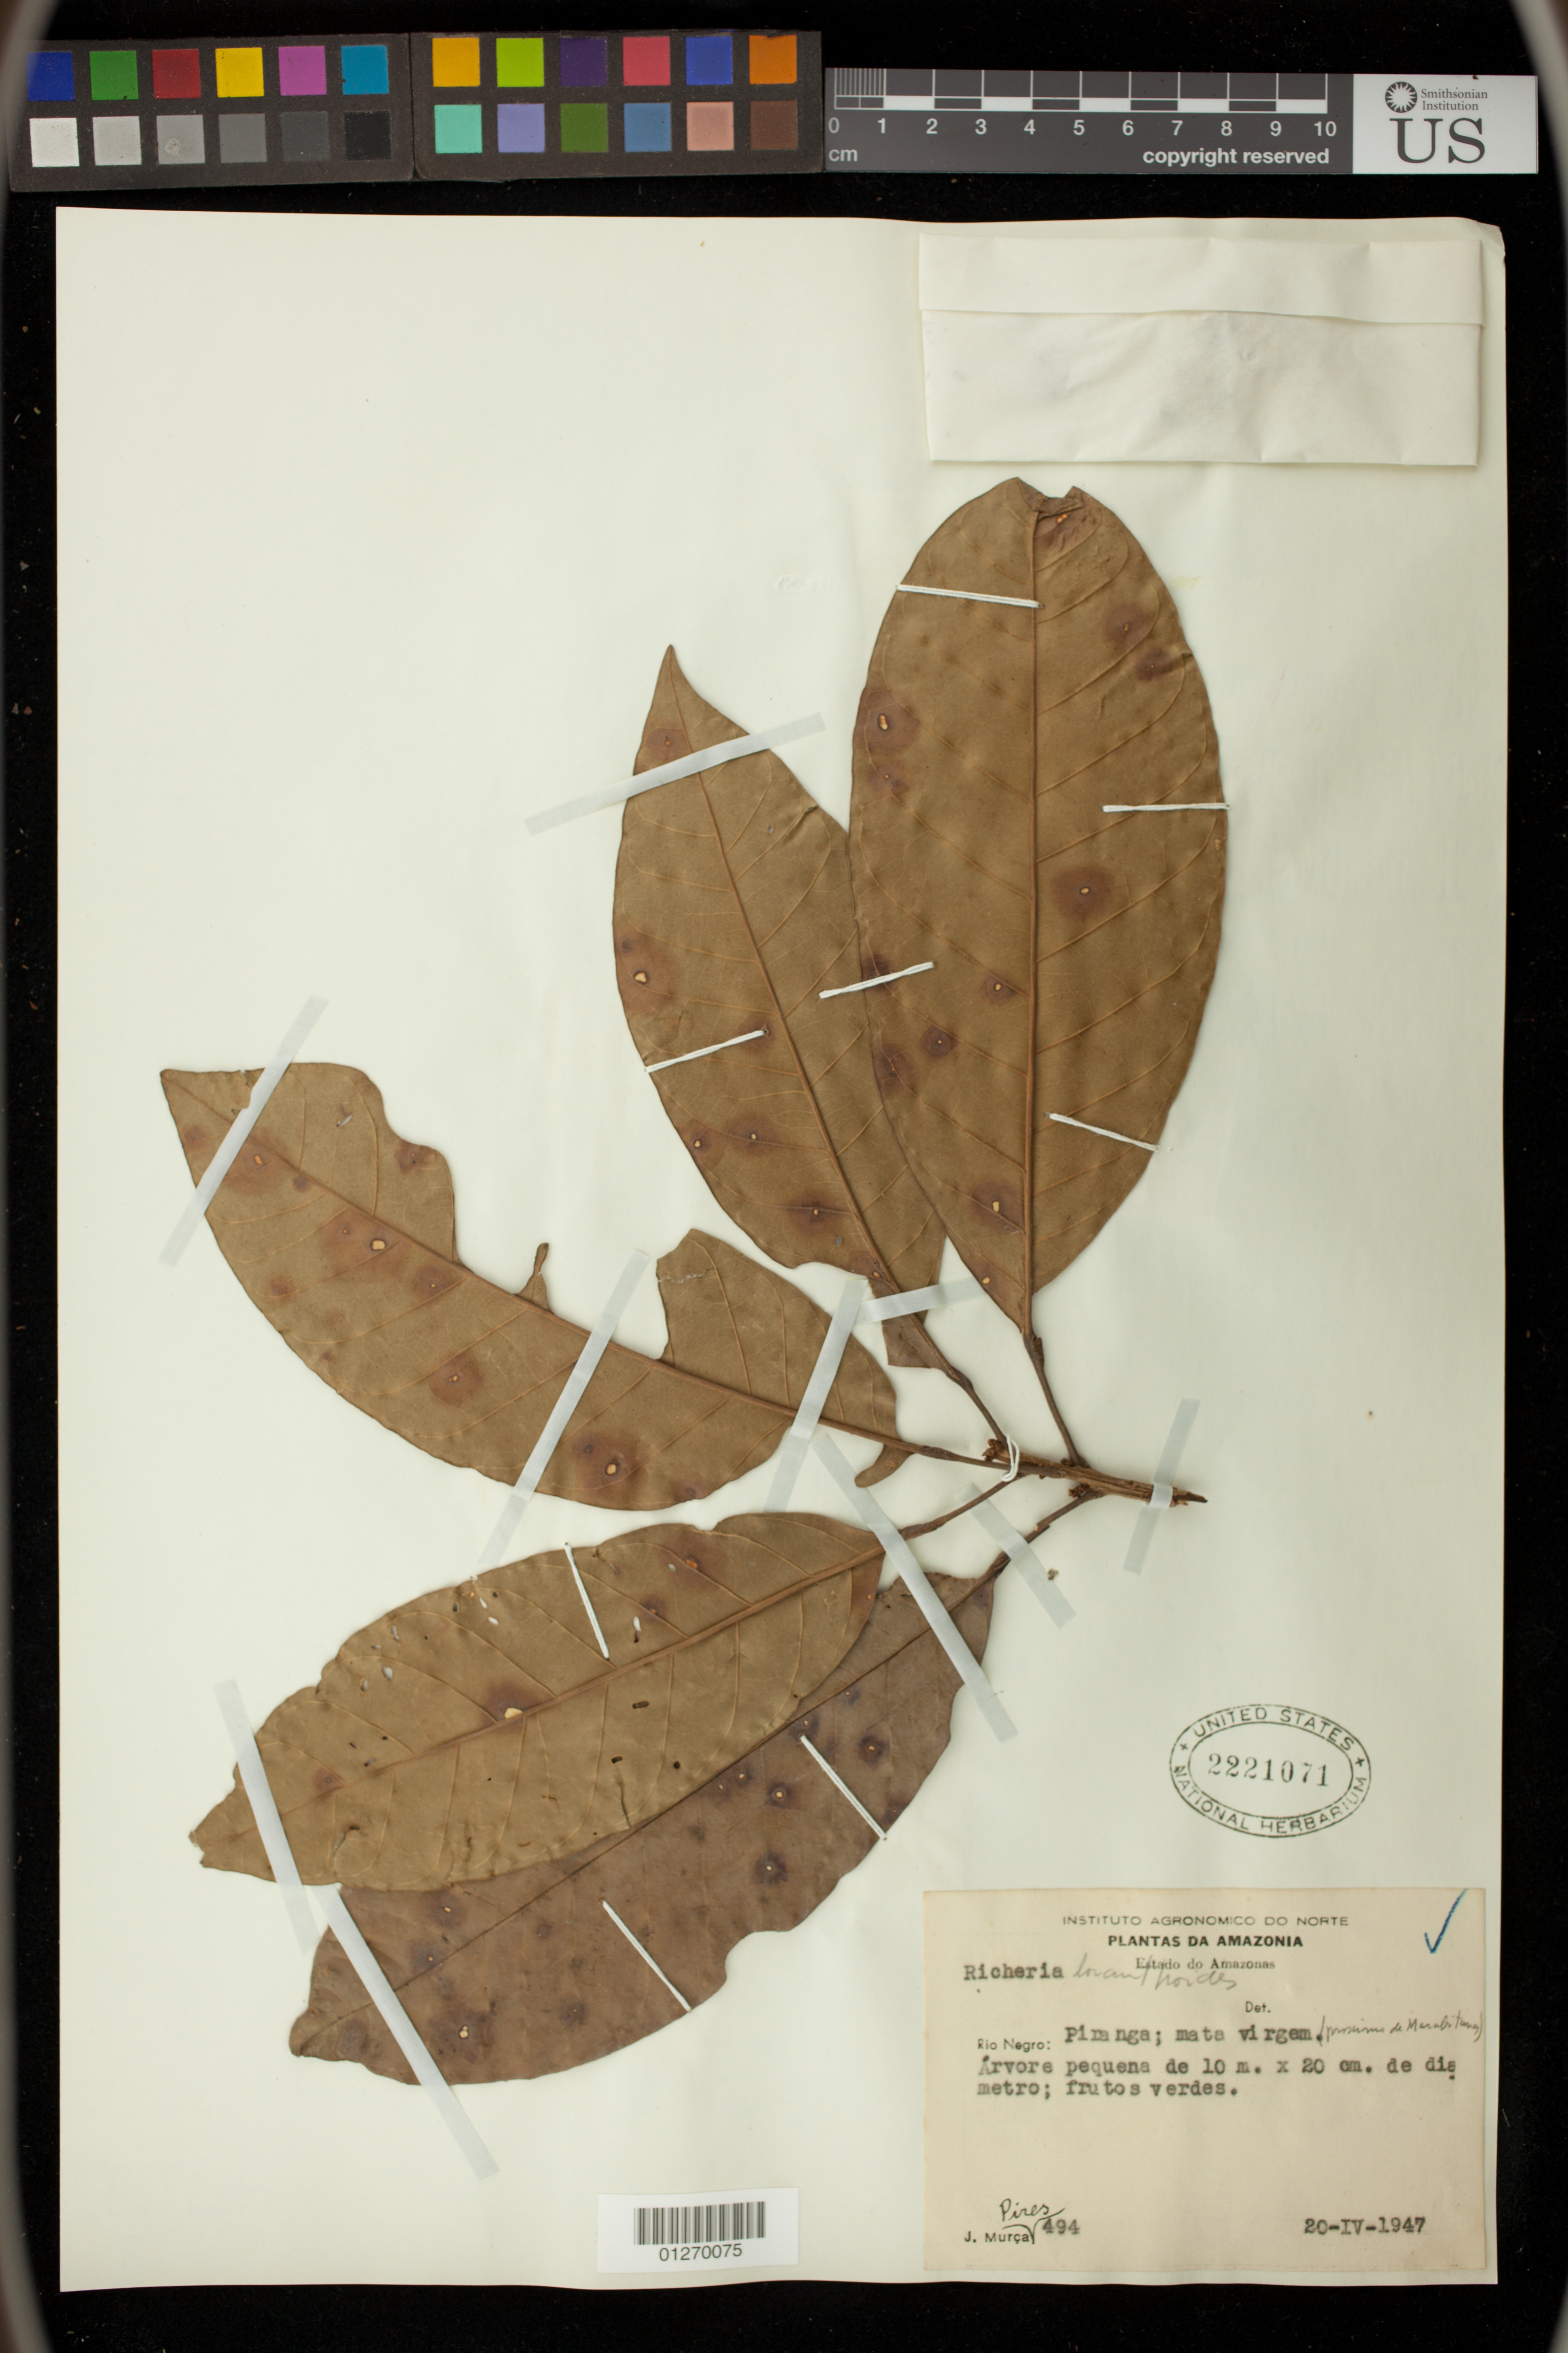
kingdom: Plantae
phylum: Tracheophyta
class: Magnoliopsida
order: Malpighiales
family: Picrodendraceae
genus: Podocalyx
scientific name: Podocalyx loranthoides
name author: Klotzsch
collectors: J. M. Pires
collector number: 494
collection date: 1947-04-20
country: Brazil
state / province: Minas Gerais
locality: Piranga; mata virgem, Amazonas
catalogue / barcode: US 2221071